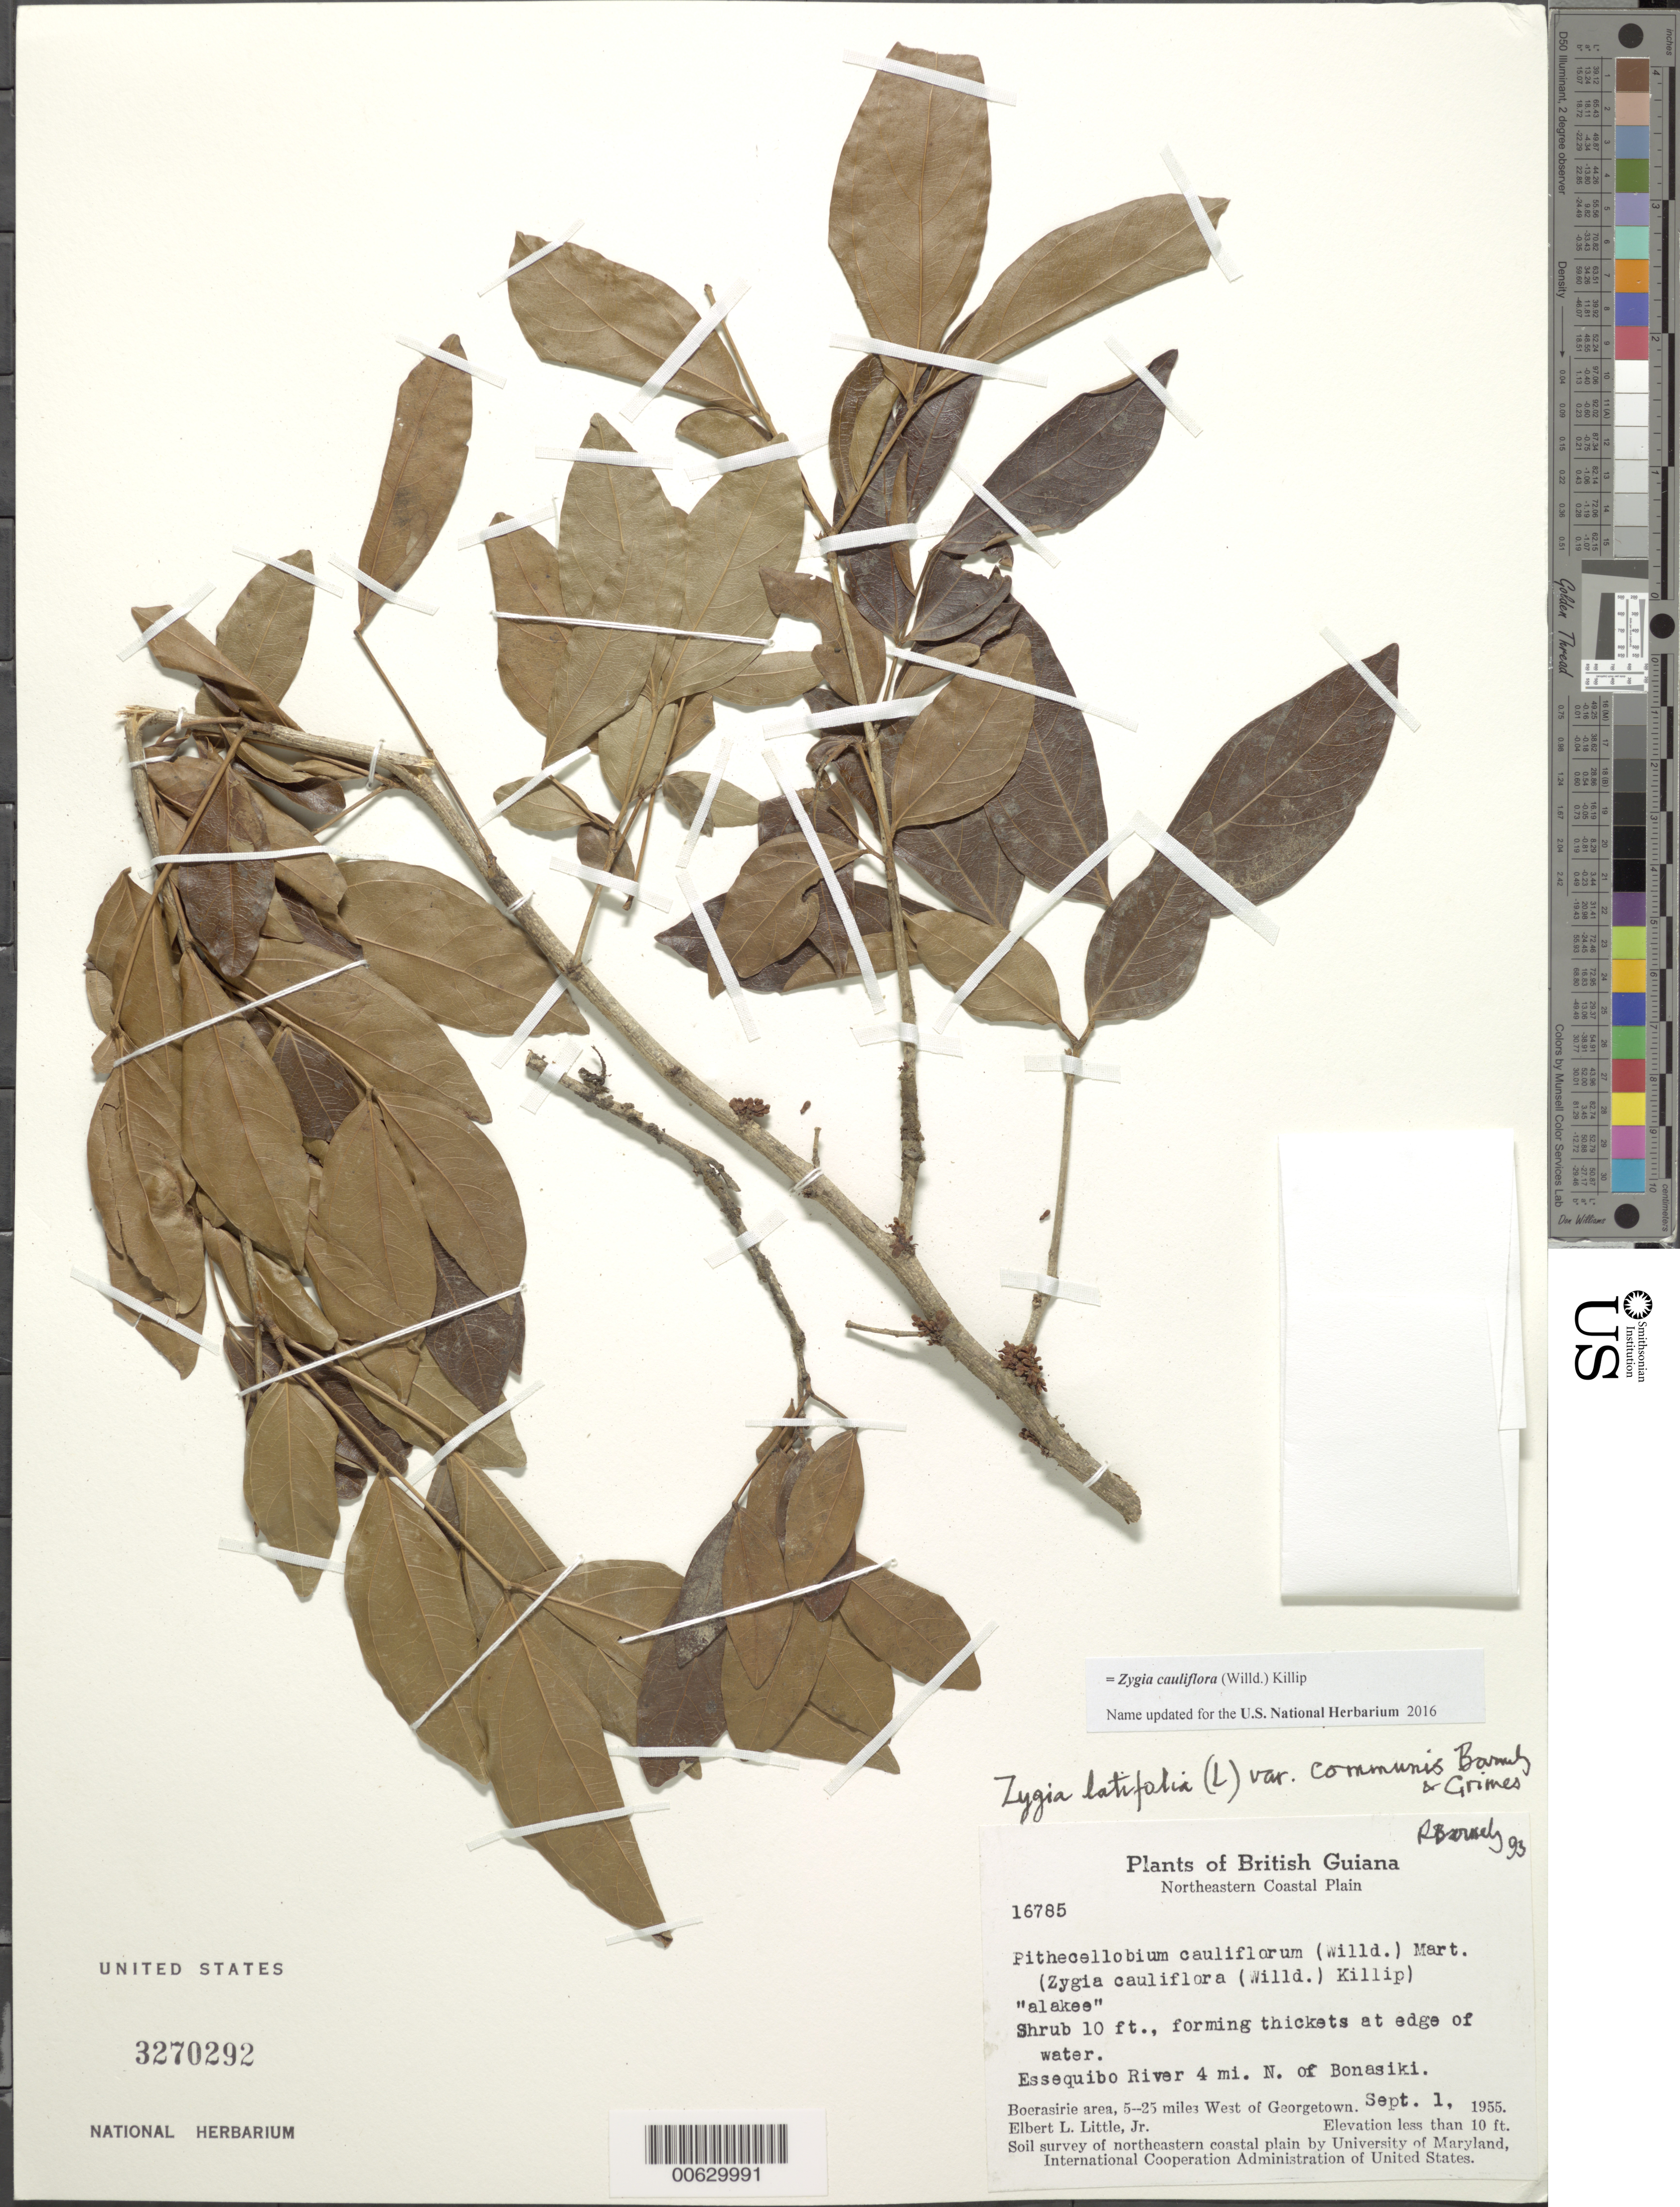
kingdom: Plantae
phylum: Tracheophyta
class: Magnoliopsida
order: Fabales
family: Fabaceae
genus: Zygia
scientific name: Zygia cauliflora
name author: (Willd.) Killip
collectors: E. L. Little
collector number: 16785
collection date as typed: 1-Sep-55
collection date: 1955-09-01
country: Guyana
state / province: Essequibo Isl-W. Demerara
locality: Essequibo R., 4 mi. N of Bonasiki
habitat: Edge of water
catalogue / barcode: US 3270292